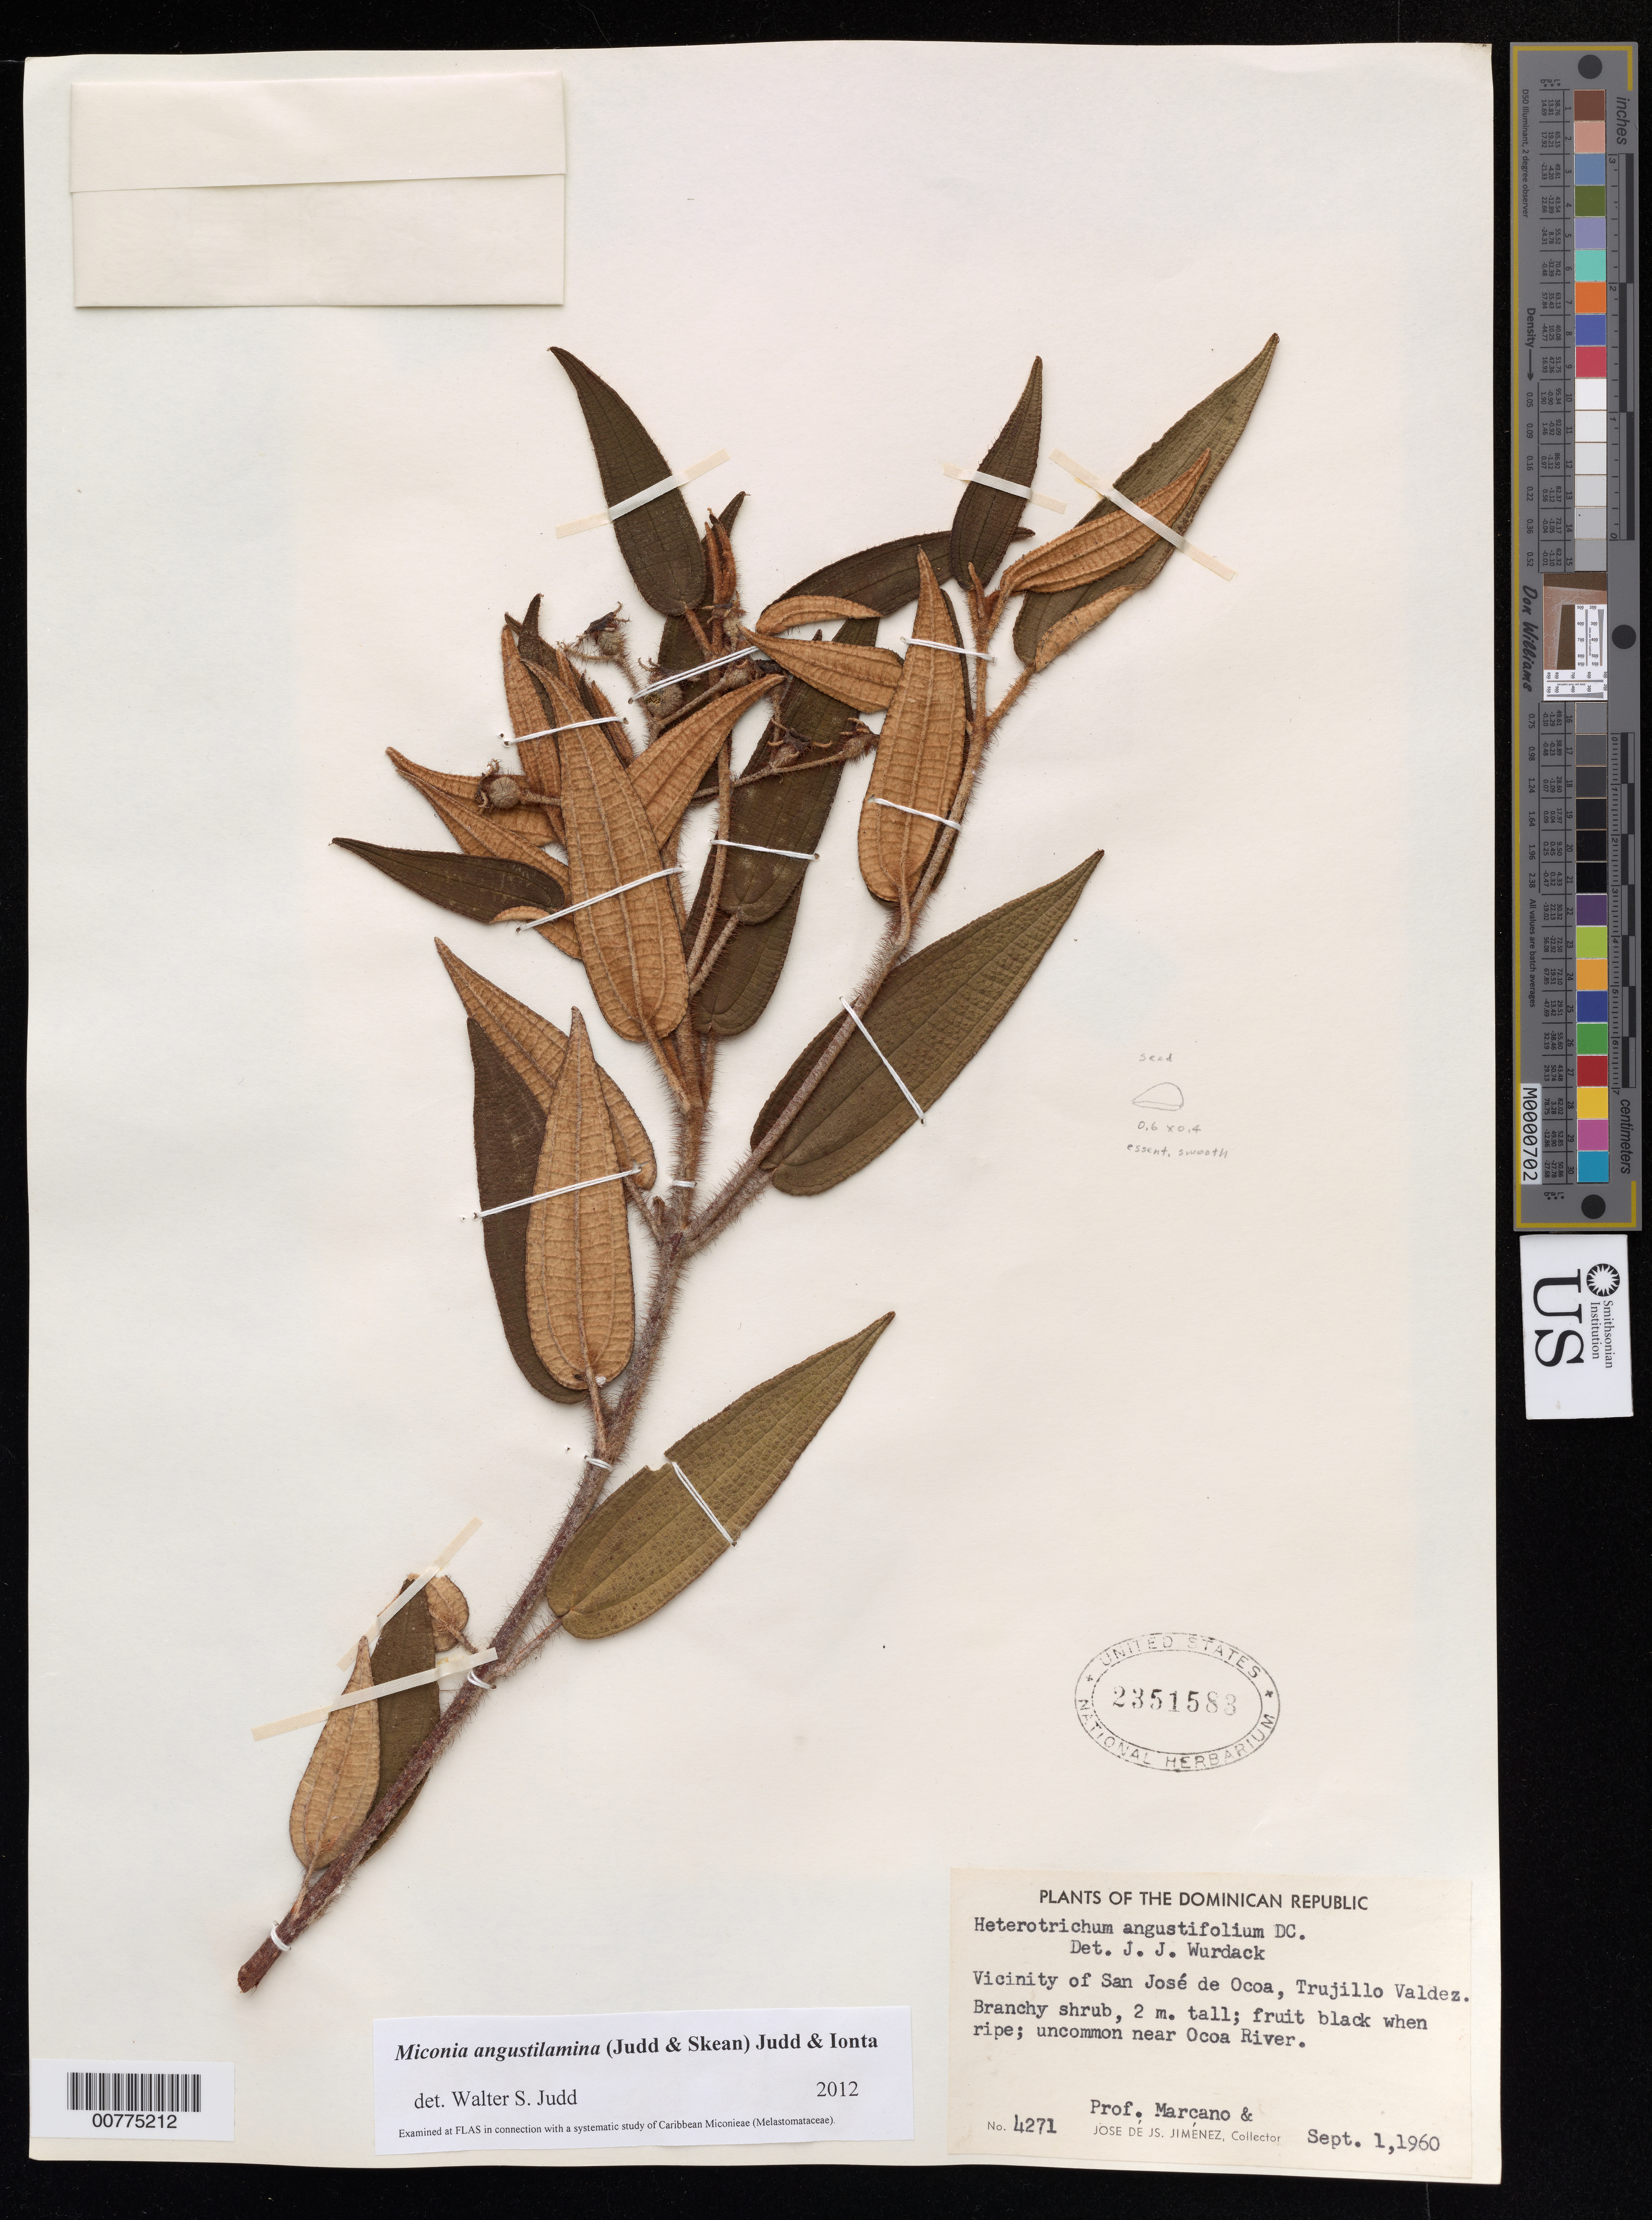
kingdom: Plantae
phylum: Tracheophyta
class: Magnoliopsida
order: Myrtales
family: Melastomataceae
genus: Miconia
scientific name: Miconia angustilamina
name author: (Judd & Skean) Judd & Ionta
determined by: Judd, Walter S.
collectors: E. J. Marcano F. & J. J. Jiménez Almonte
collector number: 4271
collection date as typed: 01 Sep 1960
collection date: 1960-09-01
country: Dominican Republic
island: Hispaniola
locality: Trujillo Valdez, vicinity of San José de Ocoa.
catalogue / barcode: US 2351583